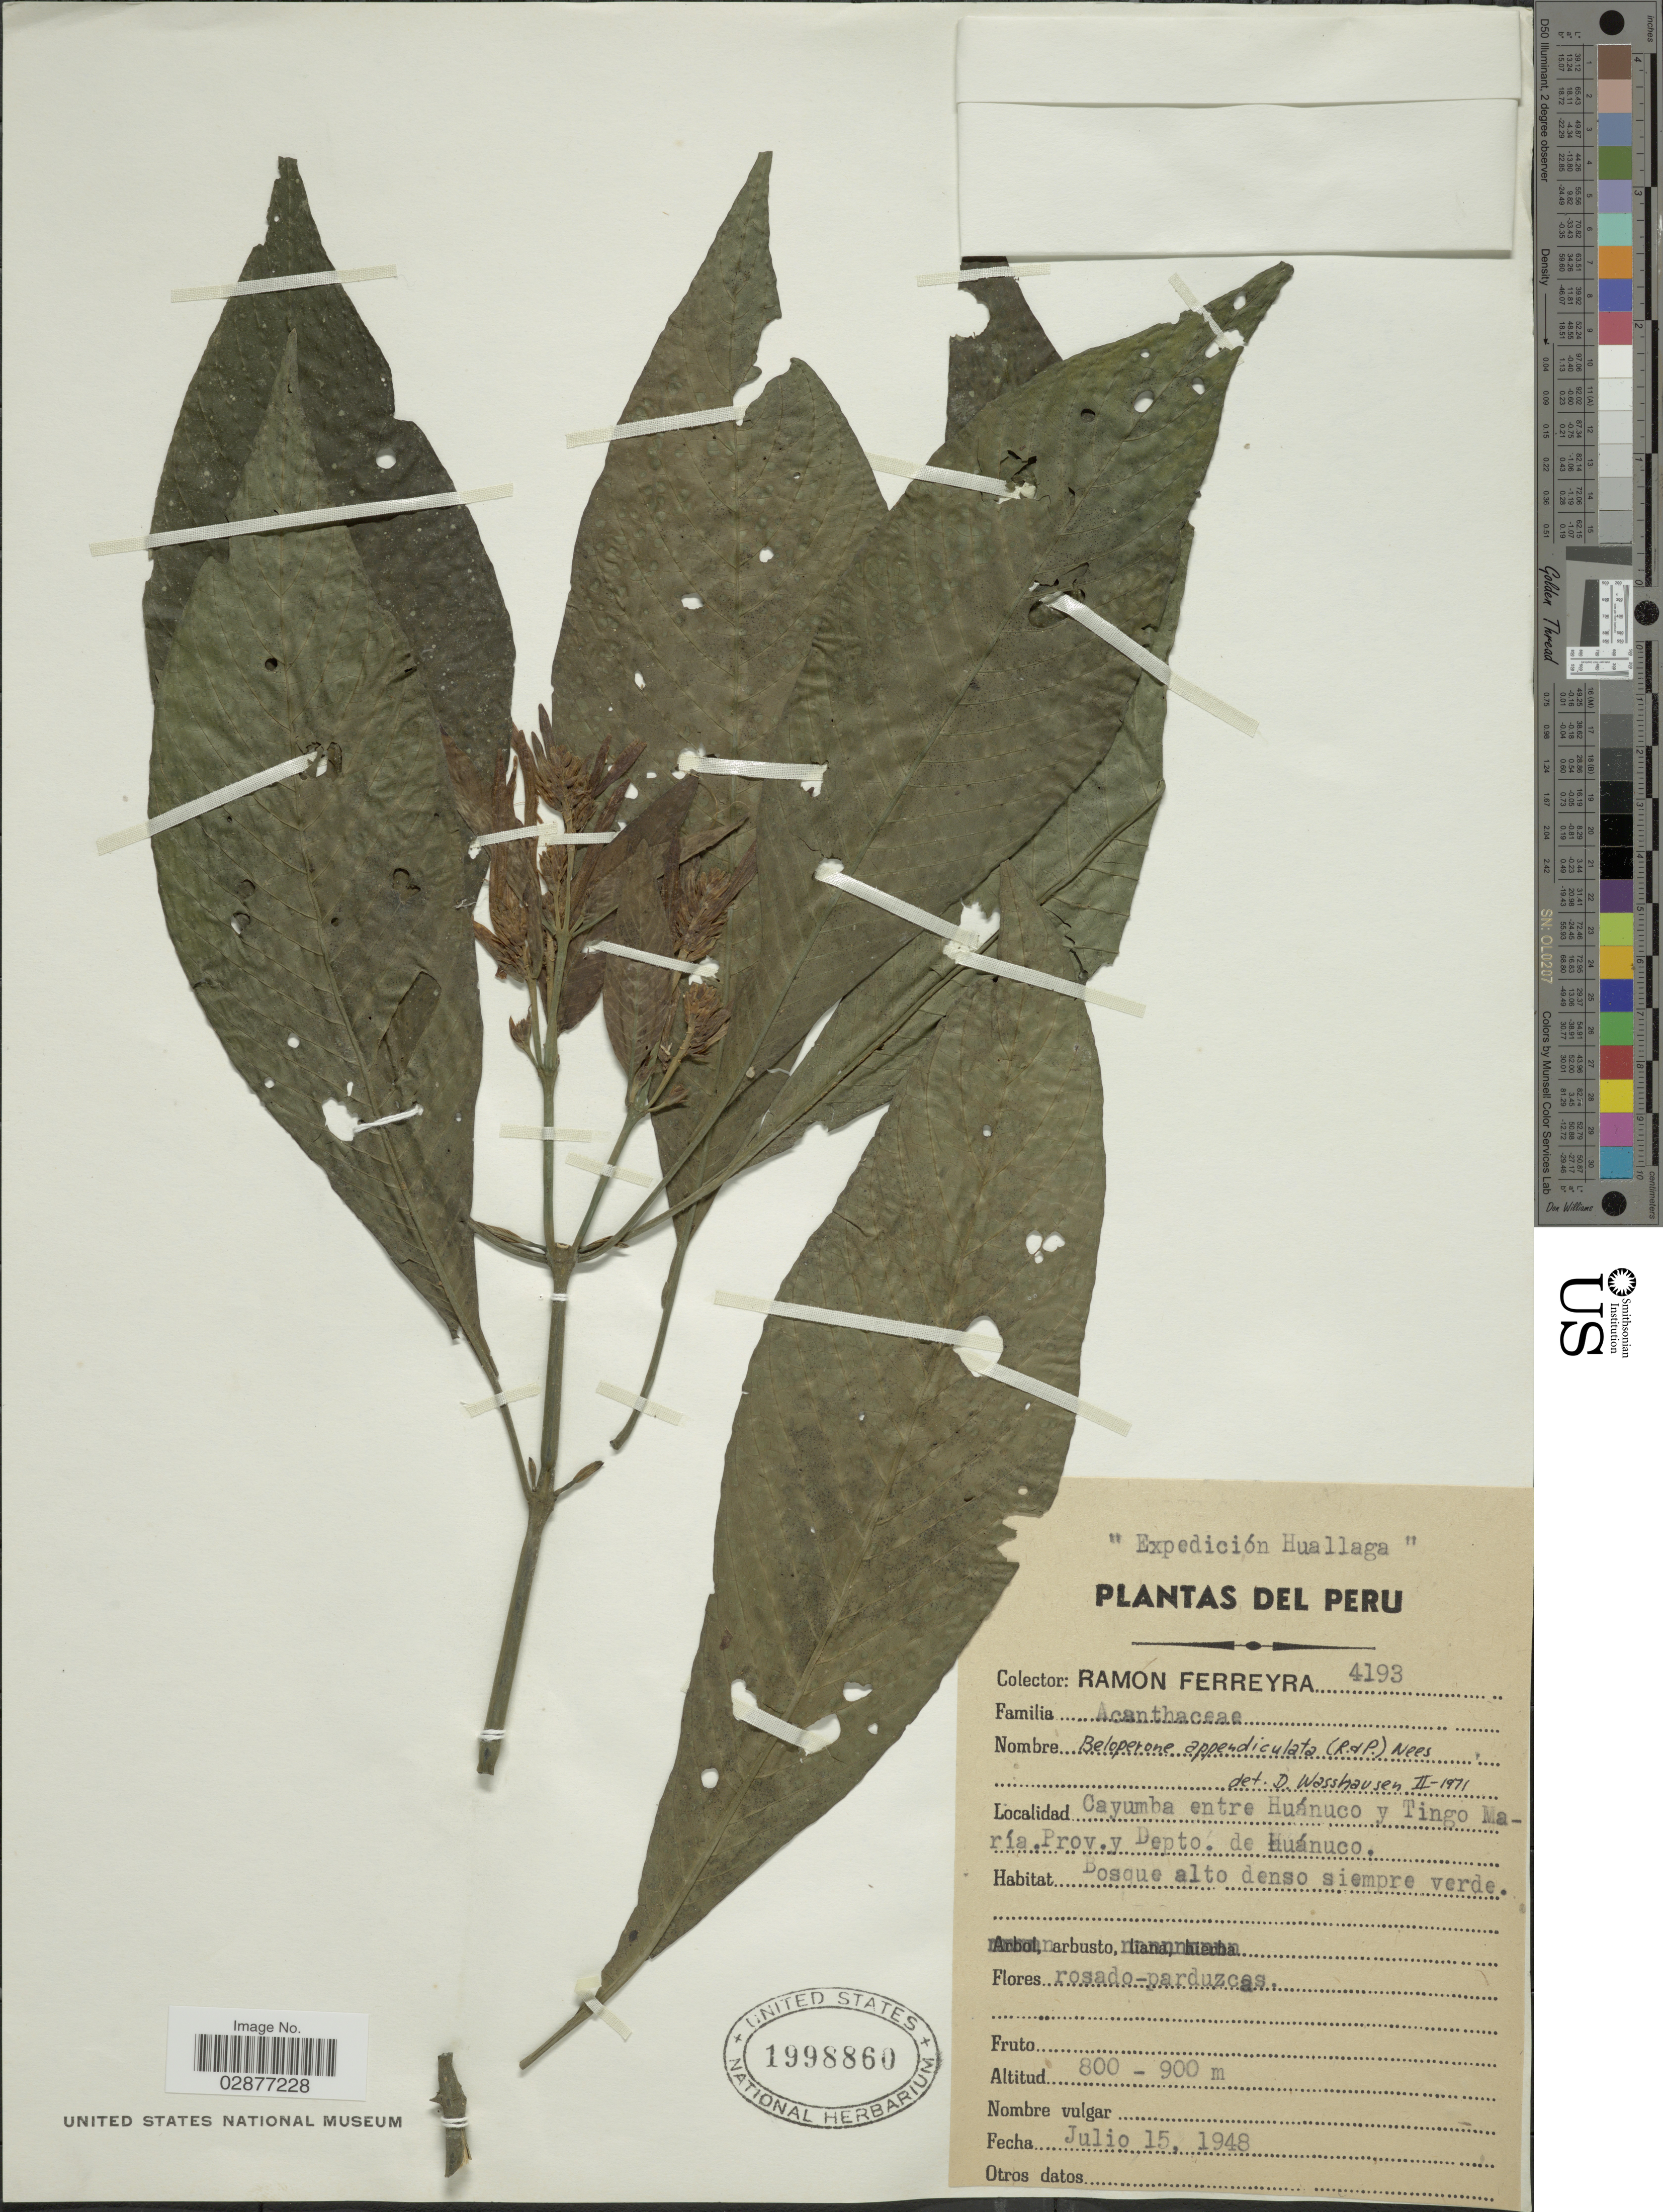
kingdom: Plantae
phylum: Tracheophyta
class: Magnoliopsida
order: Lamiales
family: Acanthaceae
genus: Justicia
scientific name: Justicia appendiculata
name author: (Ruiz & Pav.) Vahl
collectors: R. A. Ferreyra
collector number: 4193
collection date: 1948-07-15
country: Peru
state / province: Huánuco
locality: Cayumba entre Huánuco y Tingo María. Prov. y Depto. de Huánuco.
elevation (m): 800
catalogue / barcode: US 1998860